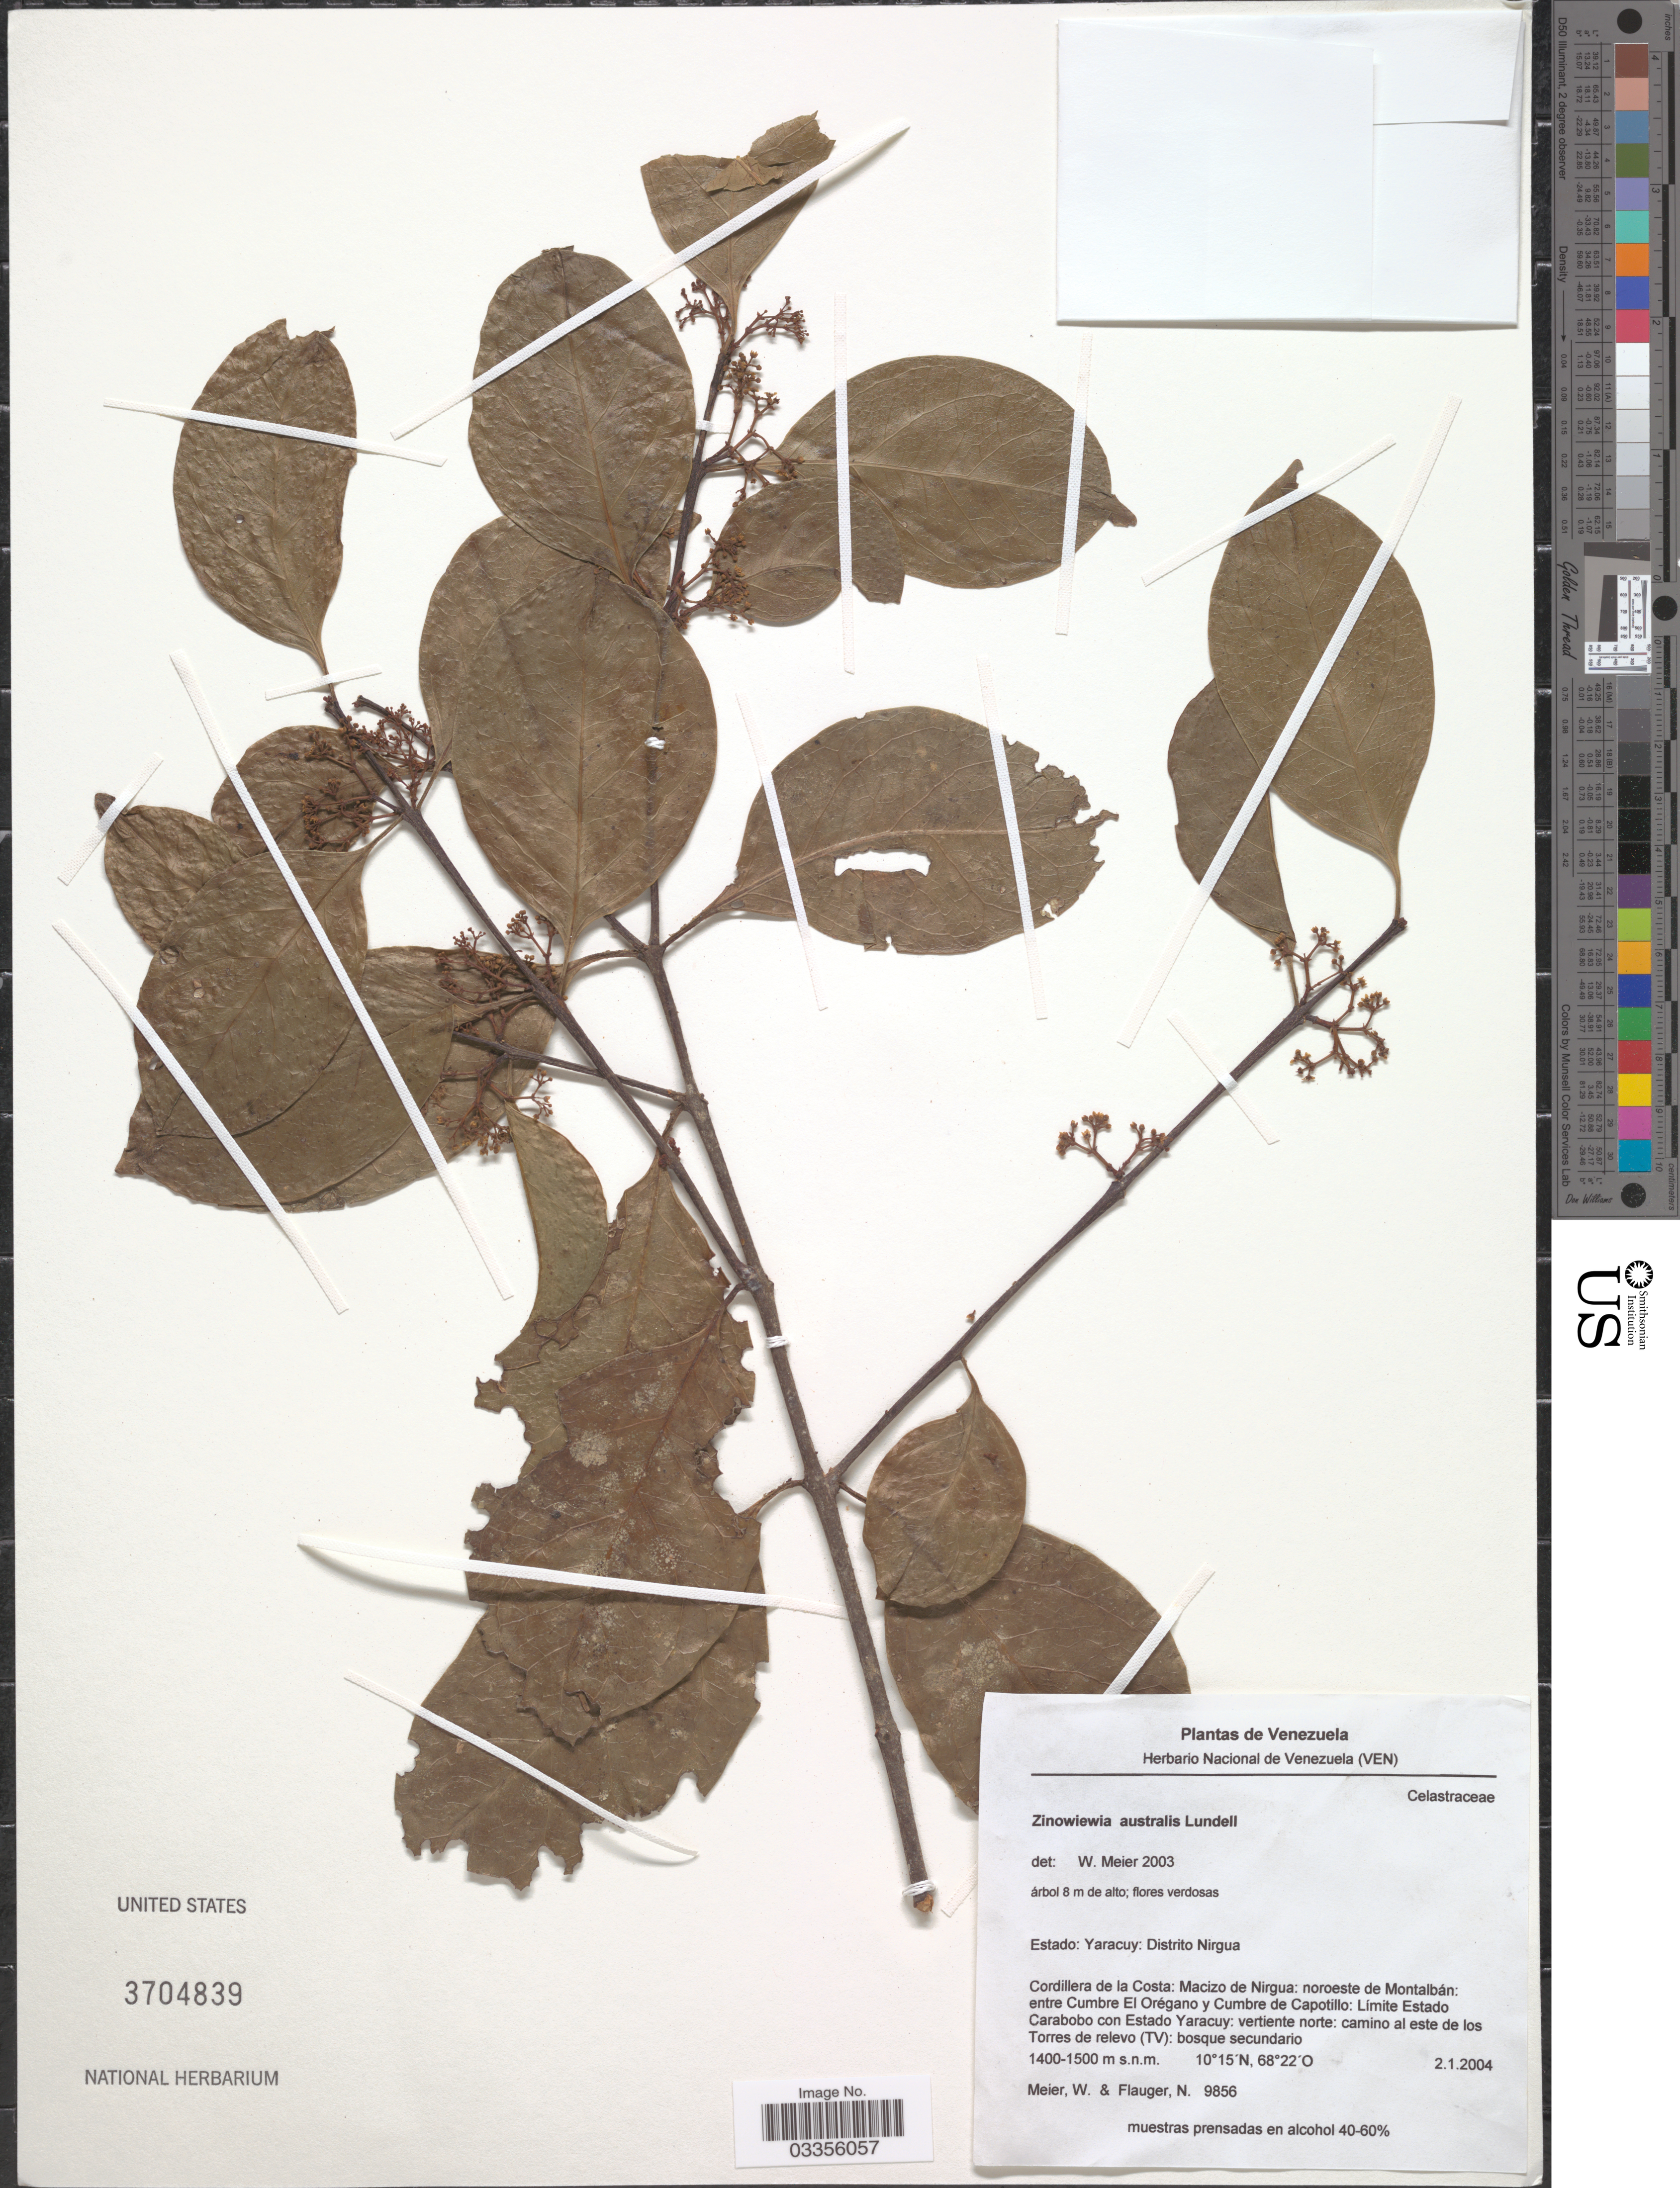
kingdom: Plantae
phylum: Tracheophyta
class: Magnoliopsida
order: Celastrales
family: Celastraceae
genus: Zinowiewia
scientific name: Zinowiewia australis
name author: Lundell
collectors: W. Meier & N. Flauger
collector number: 9856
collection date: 2004-01-02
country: Venezuela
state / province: Yaracuy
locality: Distrito Nirgua. Cordillera de la Costa: Macizo de Nirgua: noroeste de Montalbán: entre Cumbre El Orégano y Cumbre de Capotillo: Limite Estado Carabobo con Estado Yaracuy: vertiente norte: camino al este de los Torres de relevo (TV).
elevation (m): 1400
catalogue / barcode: US 3704839